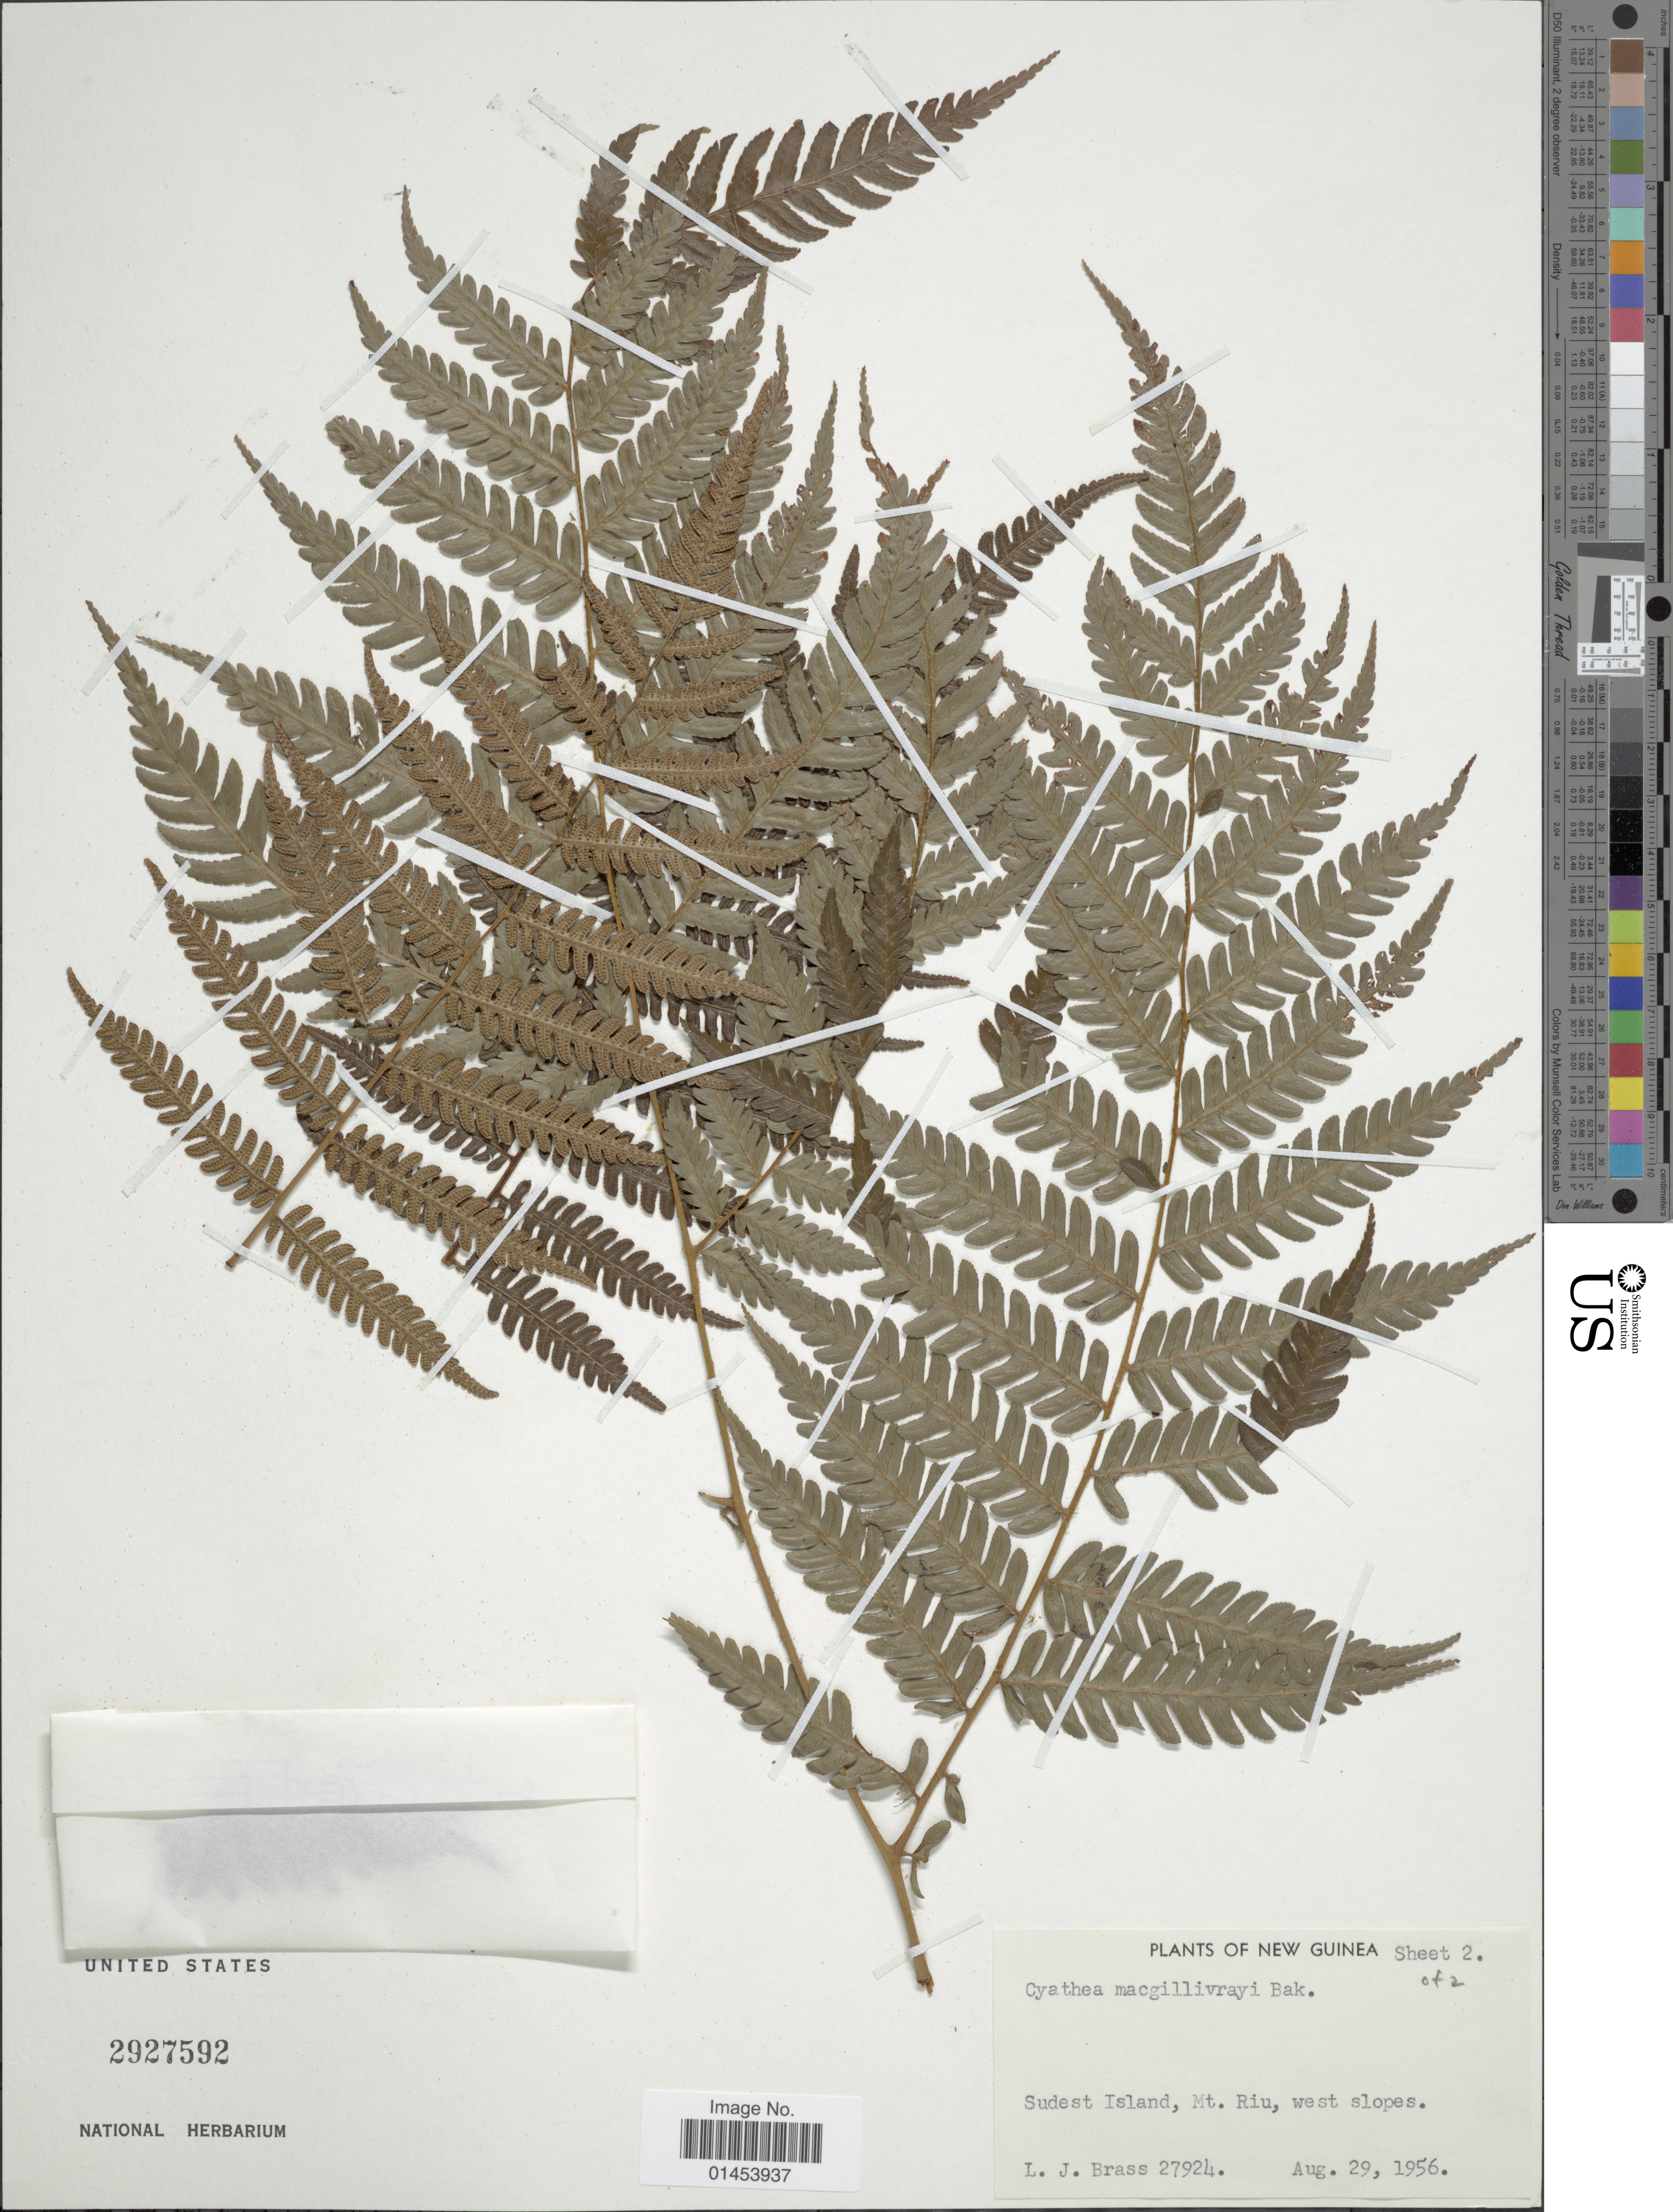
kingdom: Plantae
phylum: Tracheophyta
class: Polypodiopsida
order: Cyatheales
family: Cyatheaceae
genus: Cyathea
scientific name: Cyathea macgillivrayi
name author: (Baker) Domin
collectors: L. J. Brass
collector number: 27924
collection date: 1956-08-29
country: Papua New Guinea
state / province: Milne Bay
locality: Sudest Island, Mt. Riu, west slopes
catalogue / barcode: US 2927592